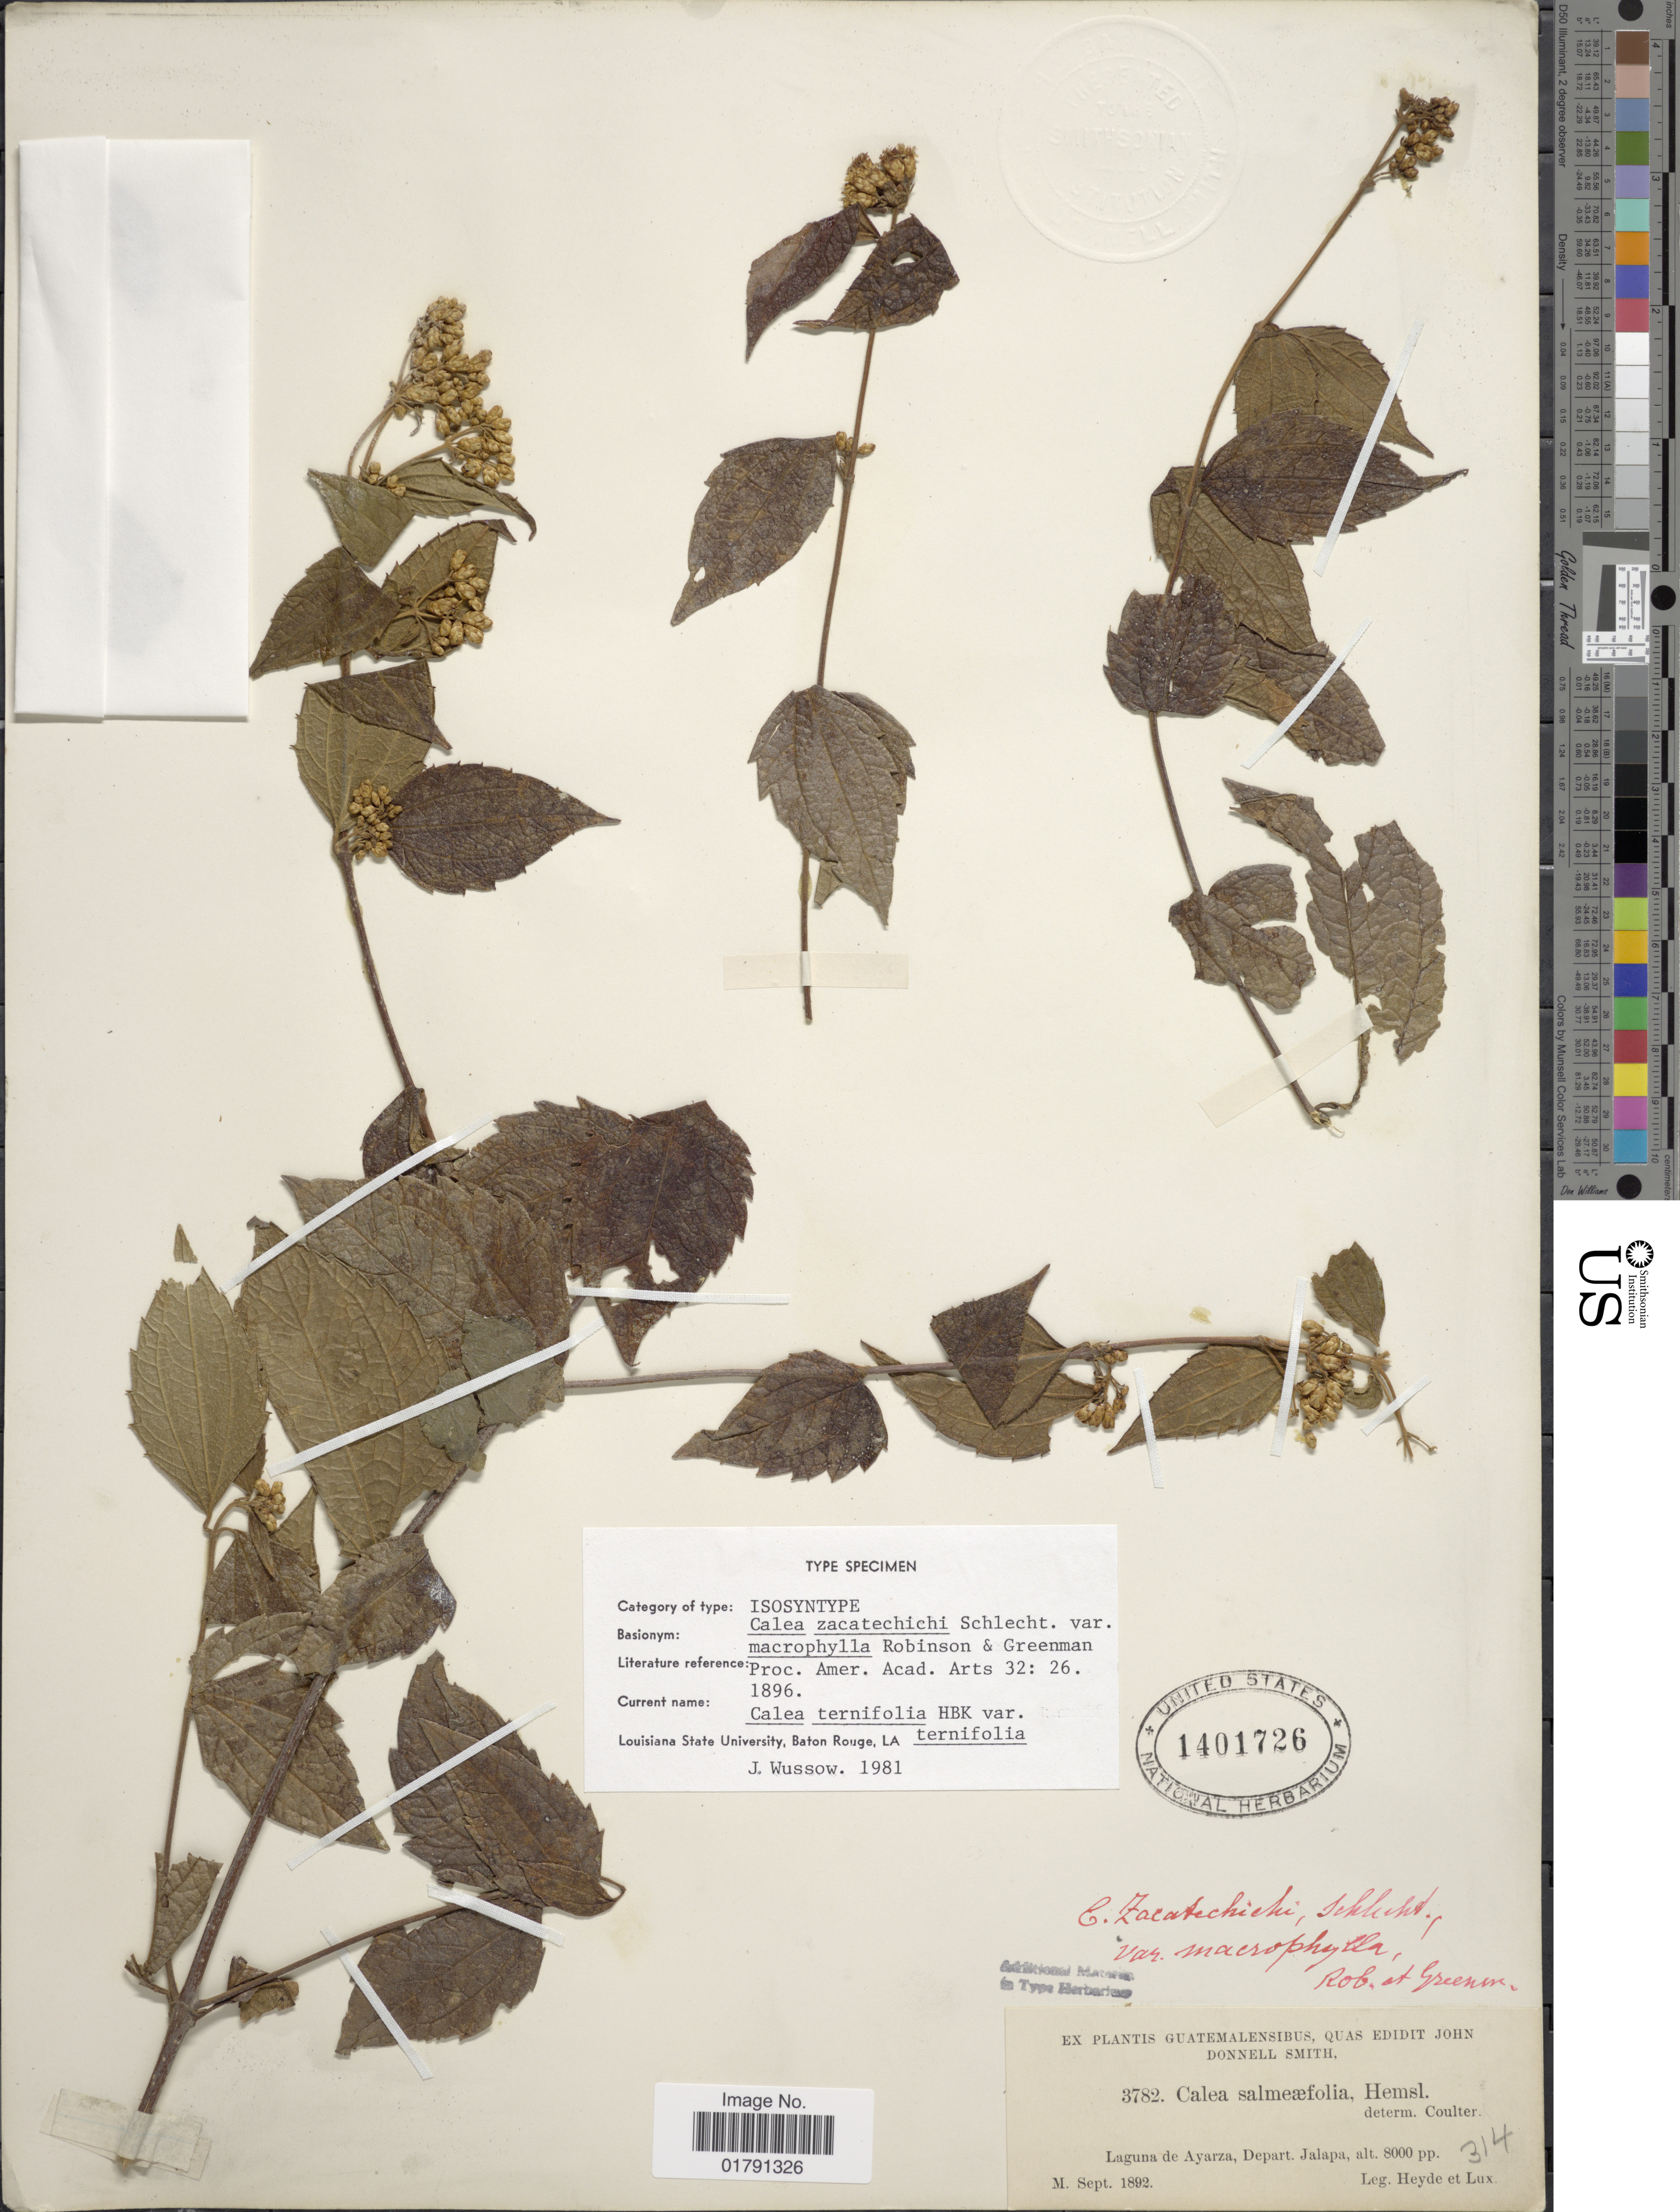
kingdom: Plantae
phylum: Tracheophyta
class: Magnoliopsida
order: Asterales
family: Asteraceae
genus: Calea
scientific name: Calea ternifolia var. ternifolia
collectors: Heyde & Lux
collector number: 3782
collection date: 1892-09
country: Guatemala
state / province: Jalapa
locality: Guatemalensibus, Laguna de Ayarza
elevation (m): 2438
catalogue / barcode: US 1401726